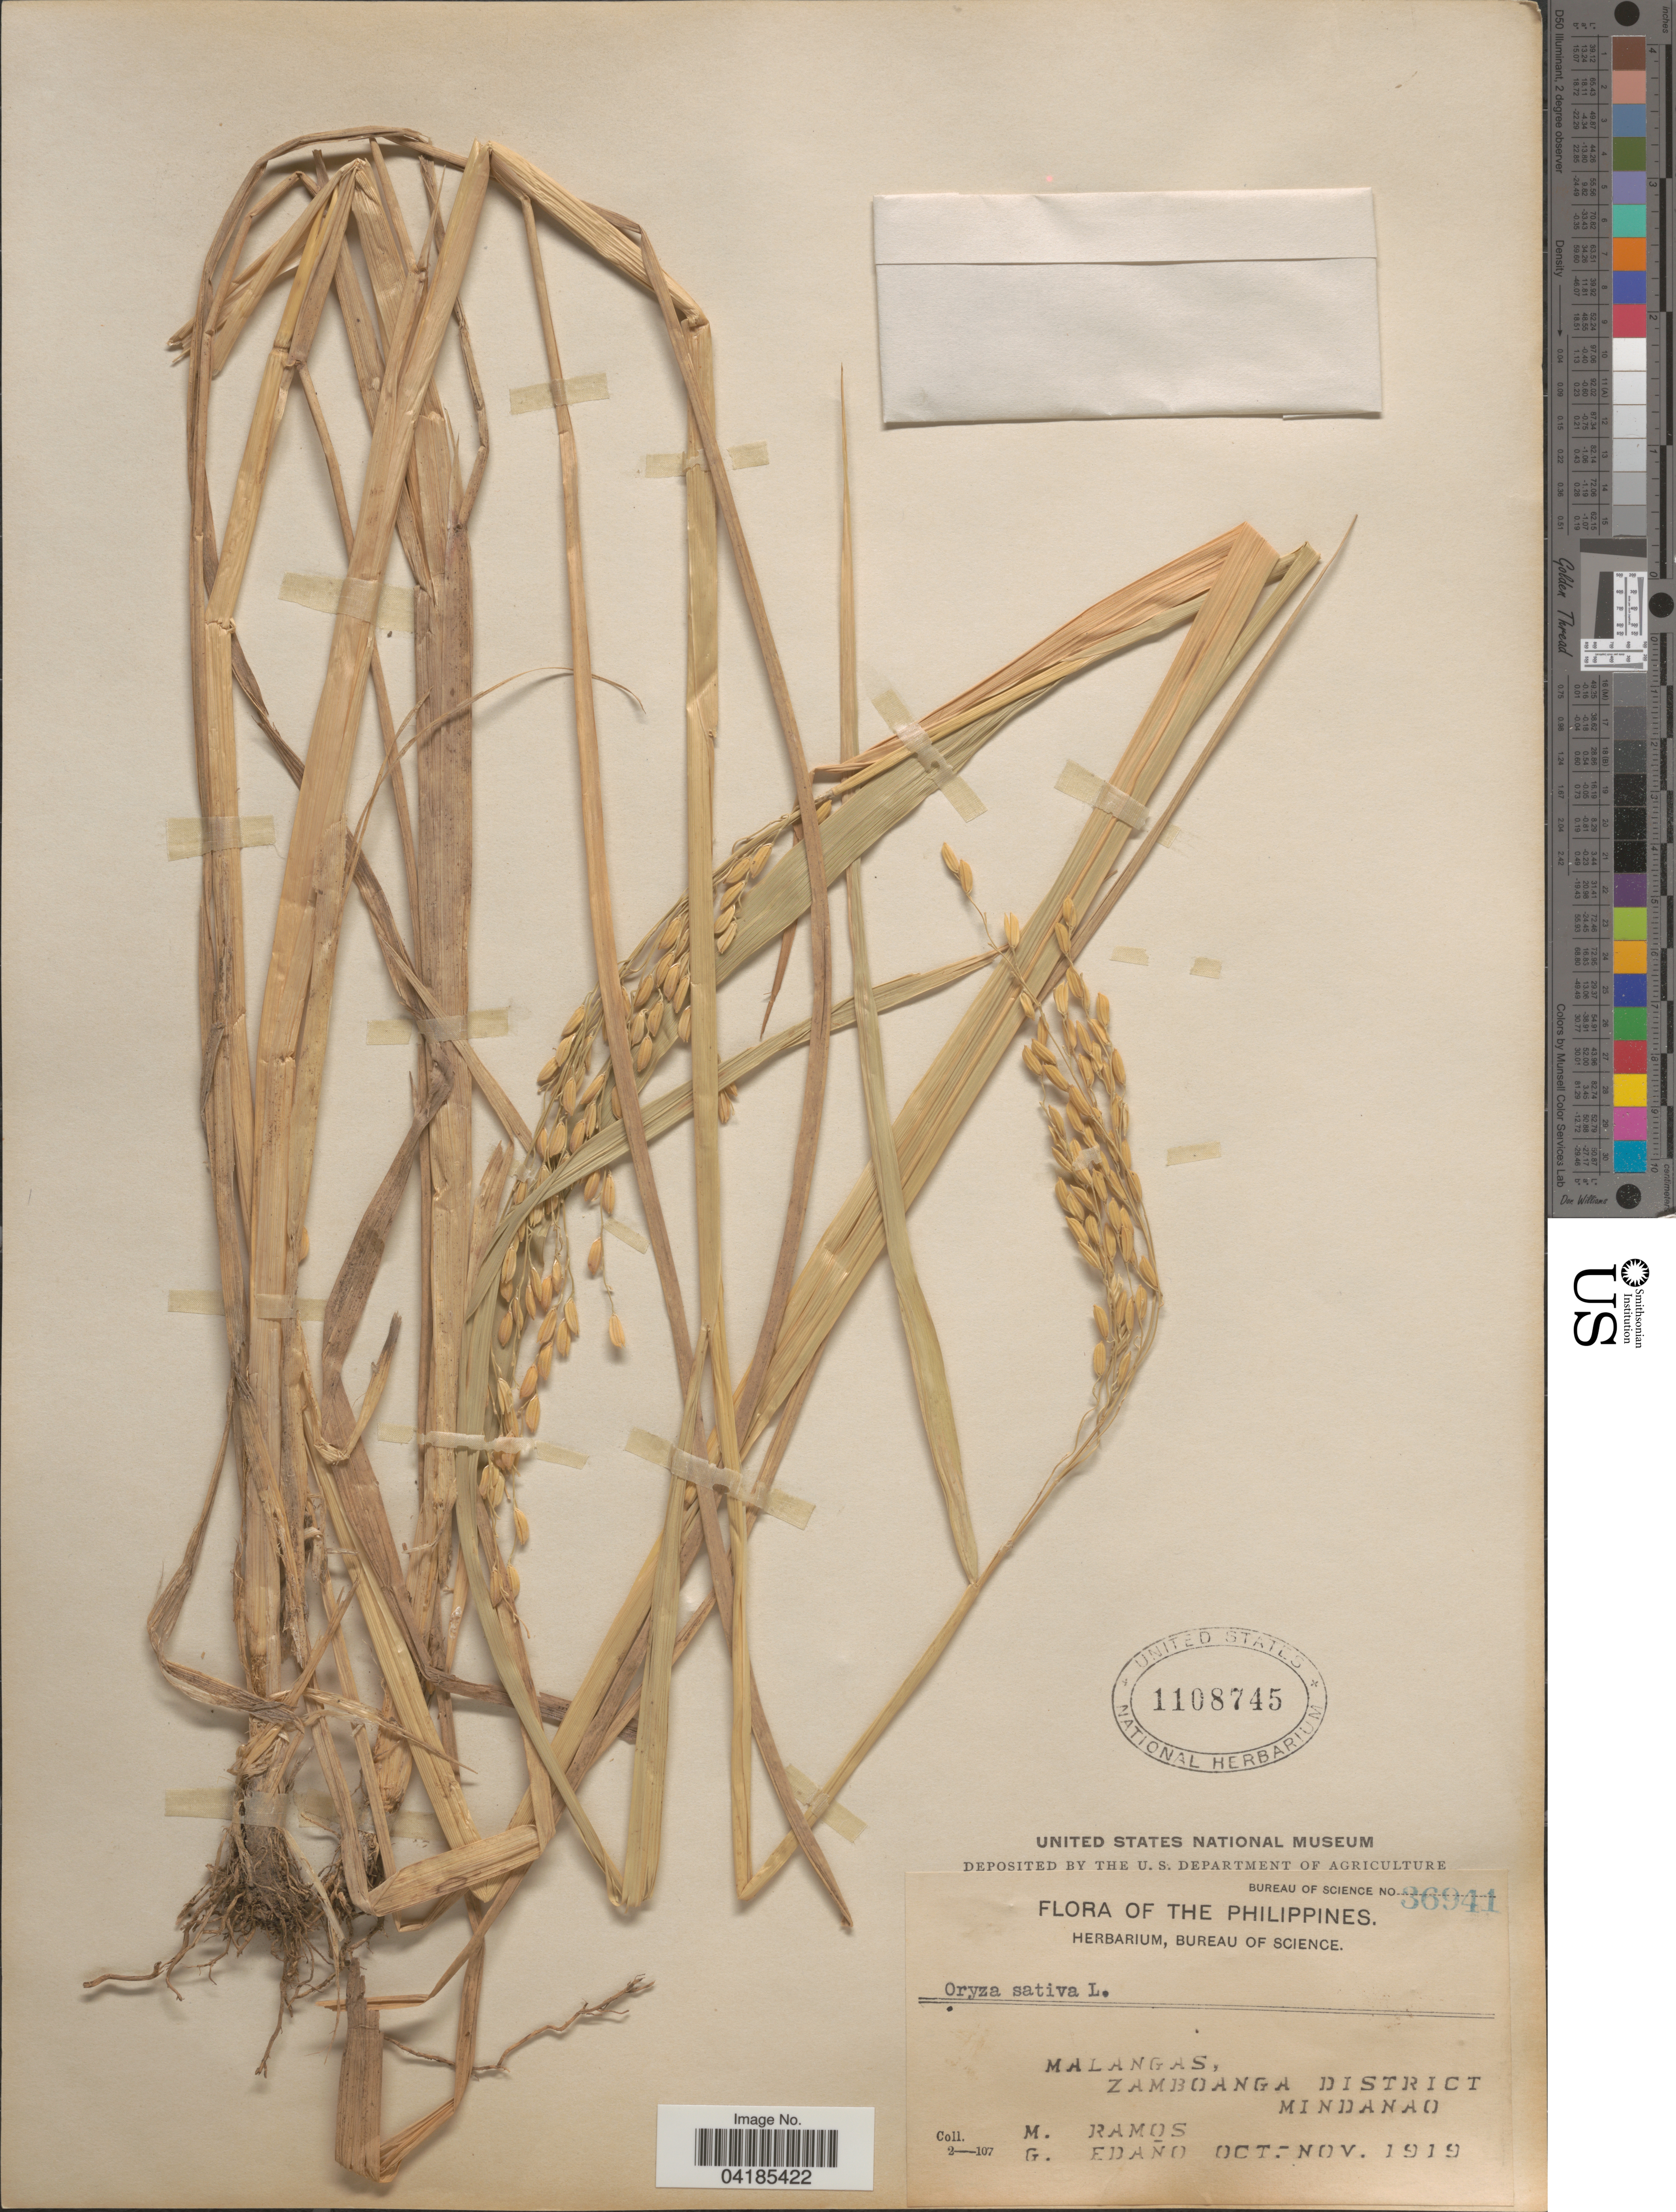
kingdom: Plantae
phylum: Tracheophyta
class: Liliopsida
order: Poales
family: Poaceae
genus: Oryza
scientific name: Oryza sativa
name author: L.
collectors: M. Ramos & G. Edaño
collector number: Bureau of Science 36941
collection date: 1919-10/1919-11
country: Philippines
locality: Malangas, Zamboanga District. Mindanao.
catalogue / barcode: US 1108745